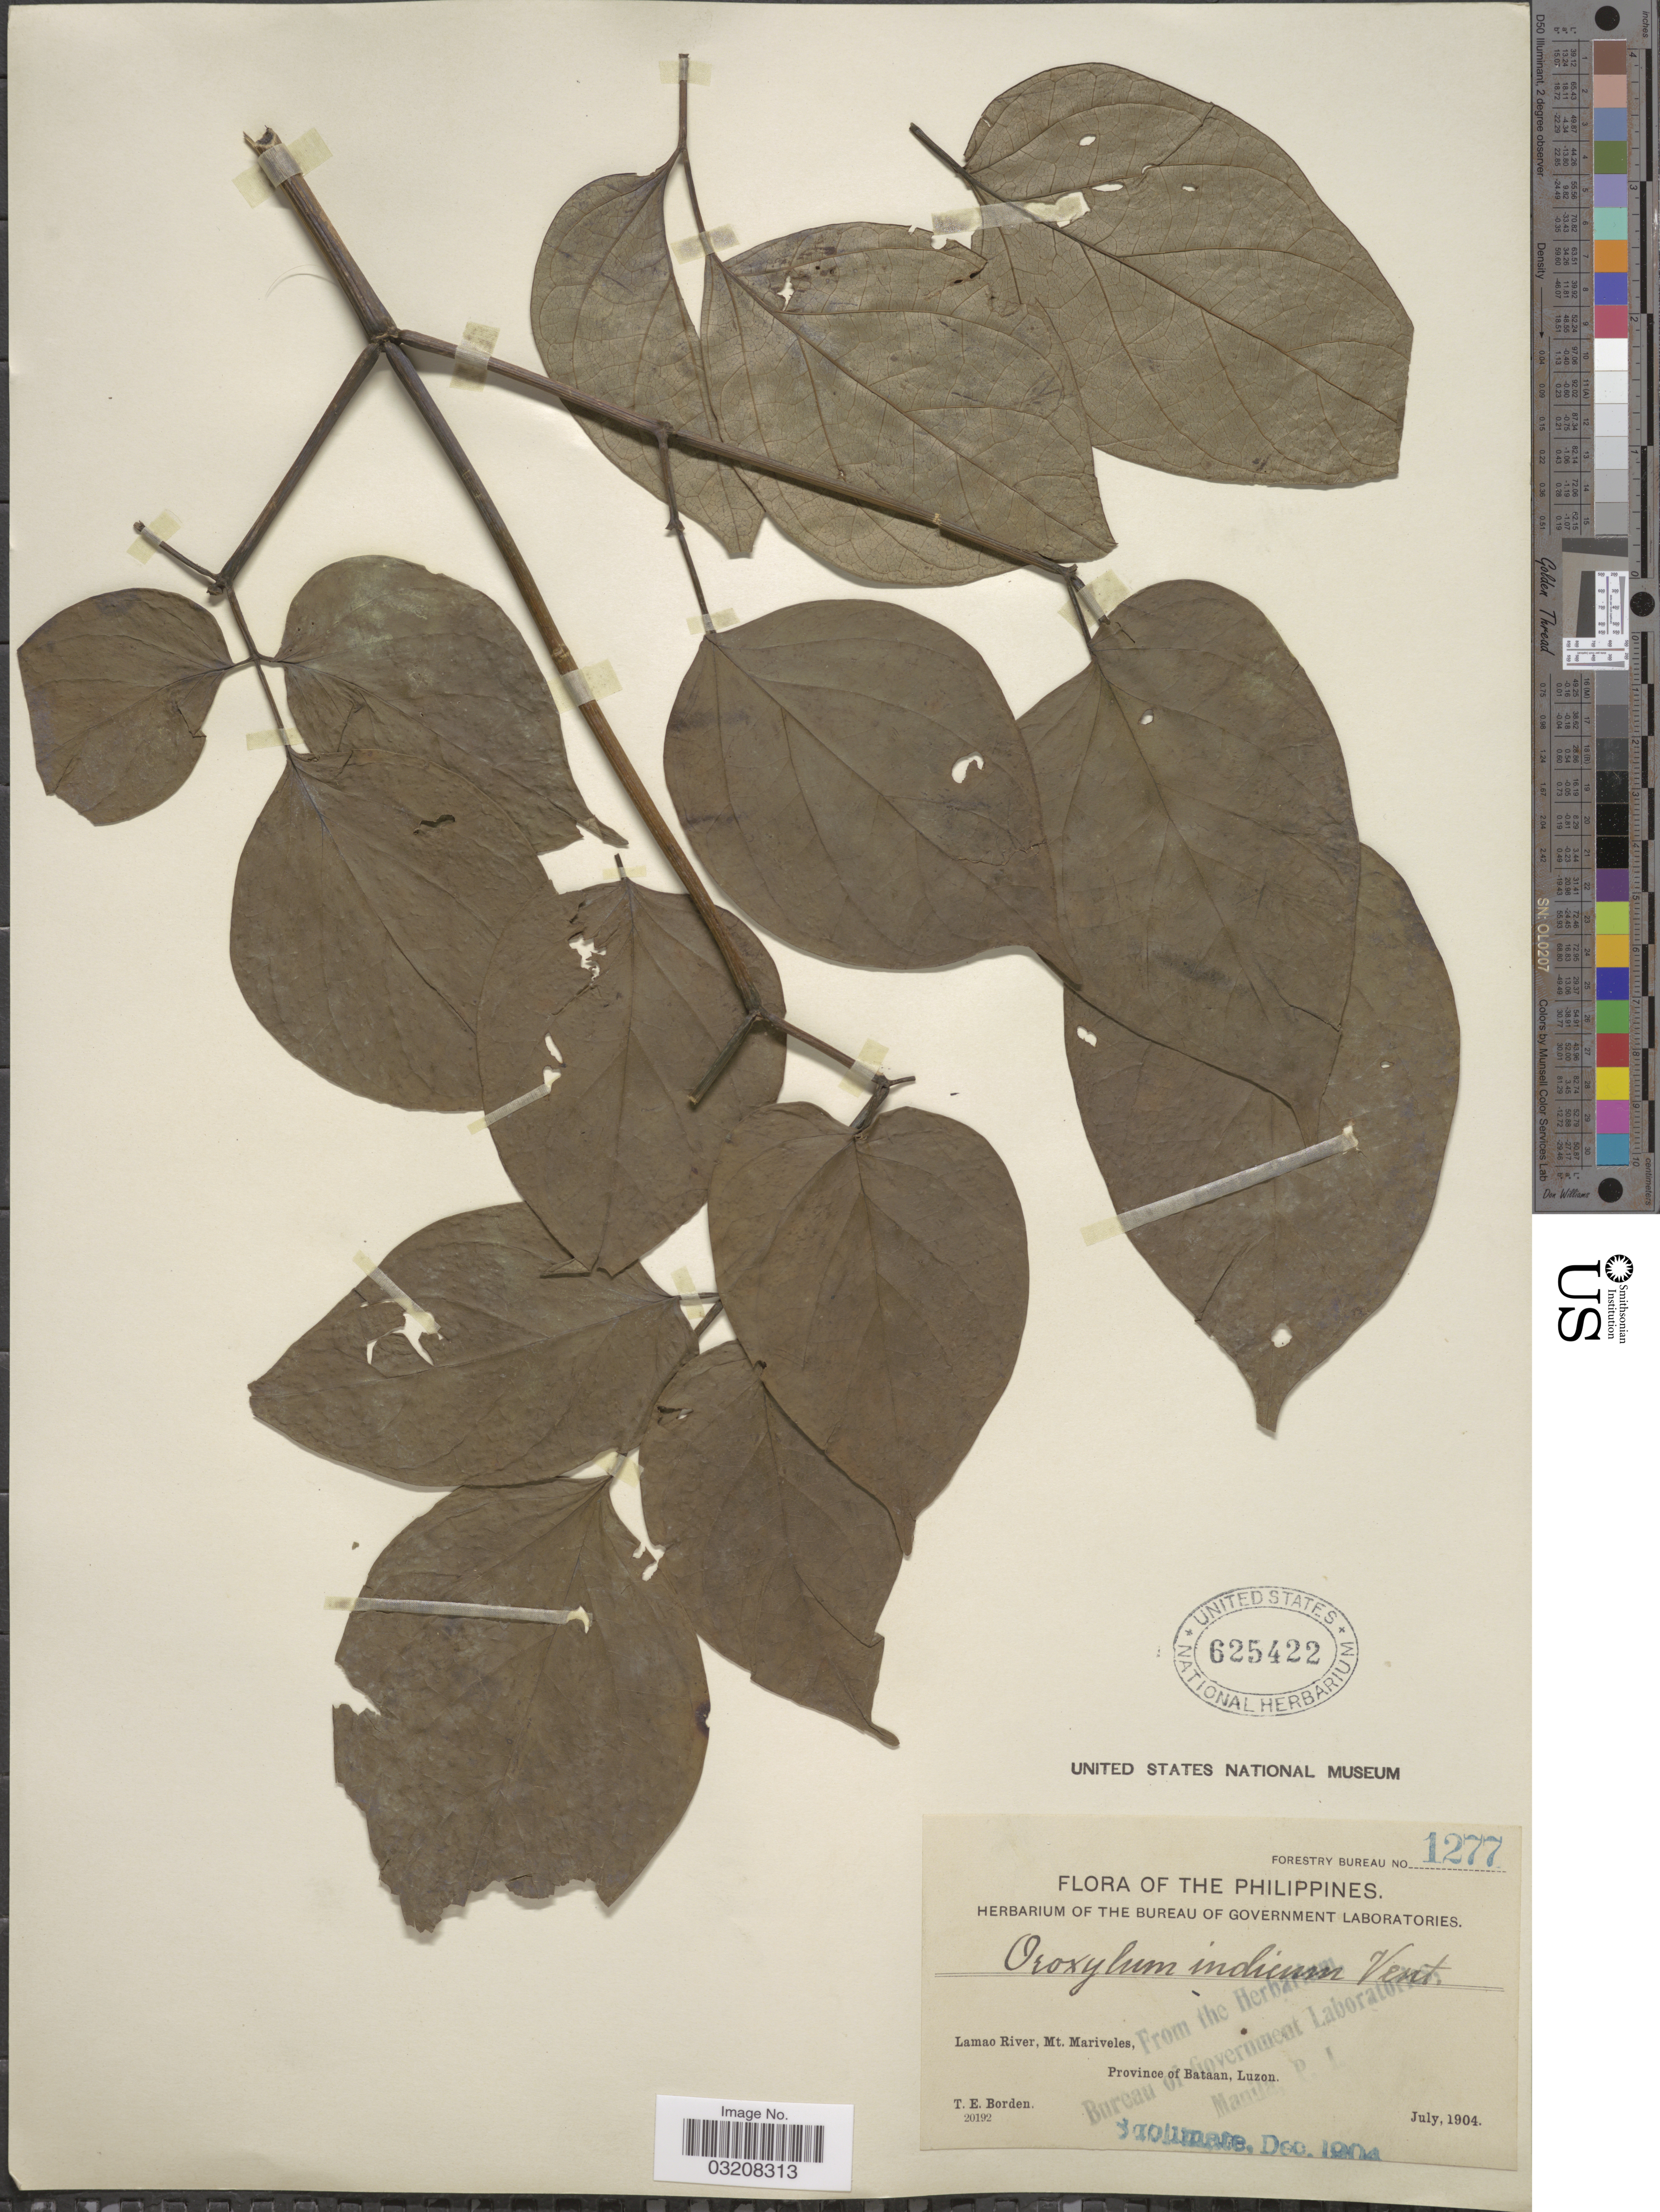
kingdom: Plantae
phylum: Tracheophyta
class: Magnoliopsida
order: Lamiales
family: Bignoniaceae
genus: Oroxylum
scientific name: Oroxylum indicum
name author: (L.) Kurz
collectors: T. E. Borden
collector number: Forestry Bureau 1277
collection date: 1904-07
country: Philippines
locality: Lamao River, Mt. Mariveles. Province of Bataan. Luzon.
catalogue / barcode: US 625422